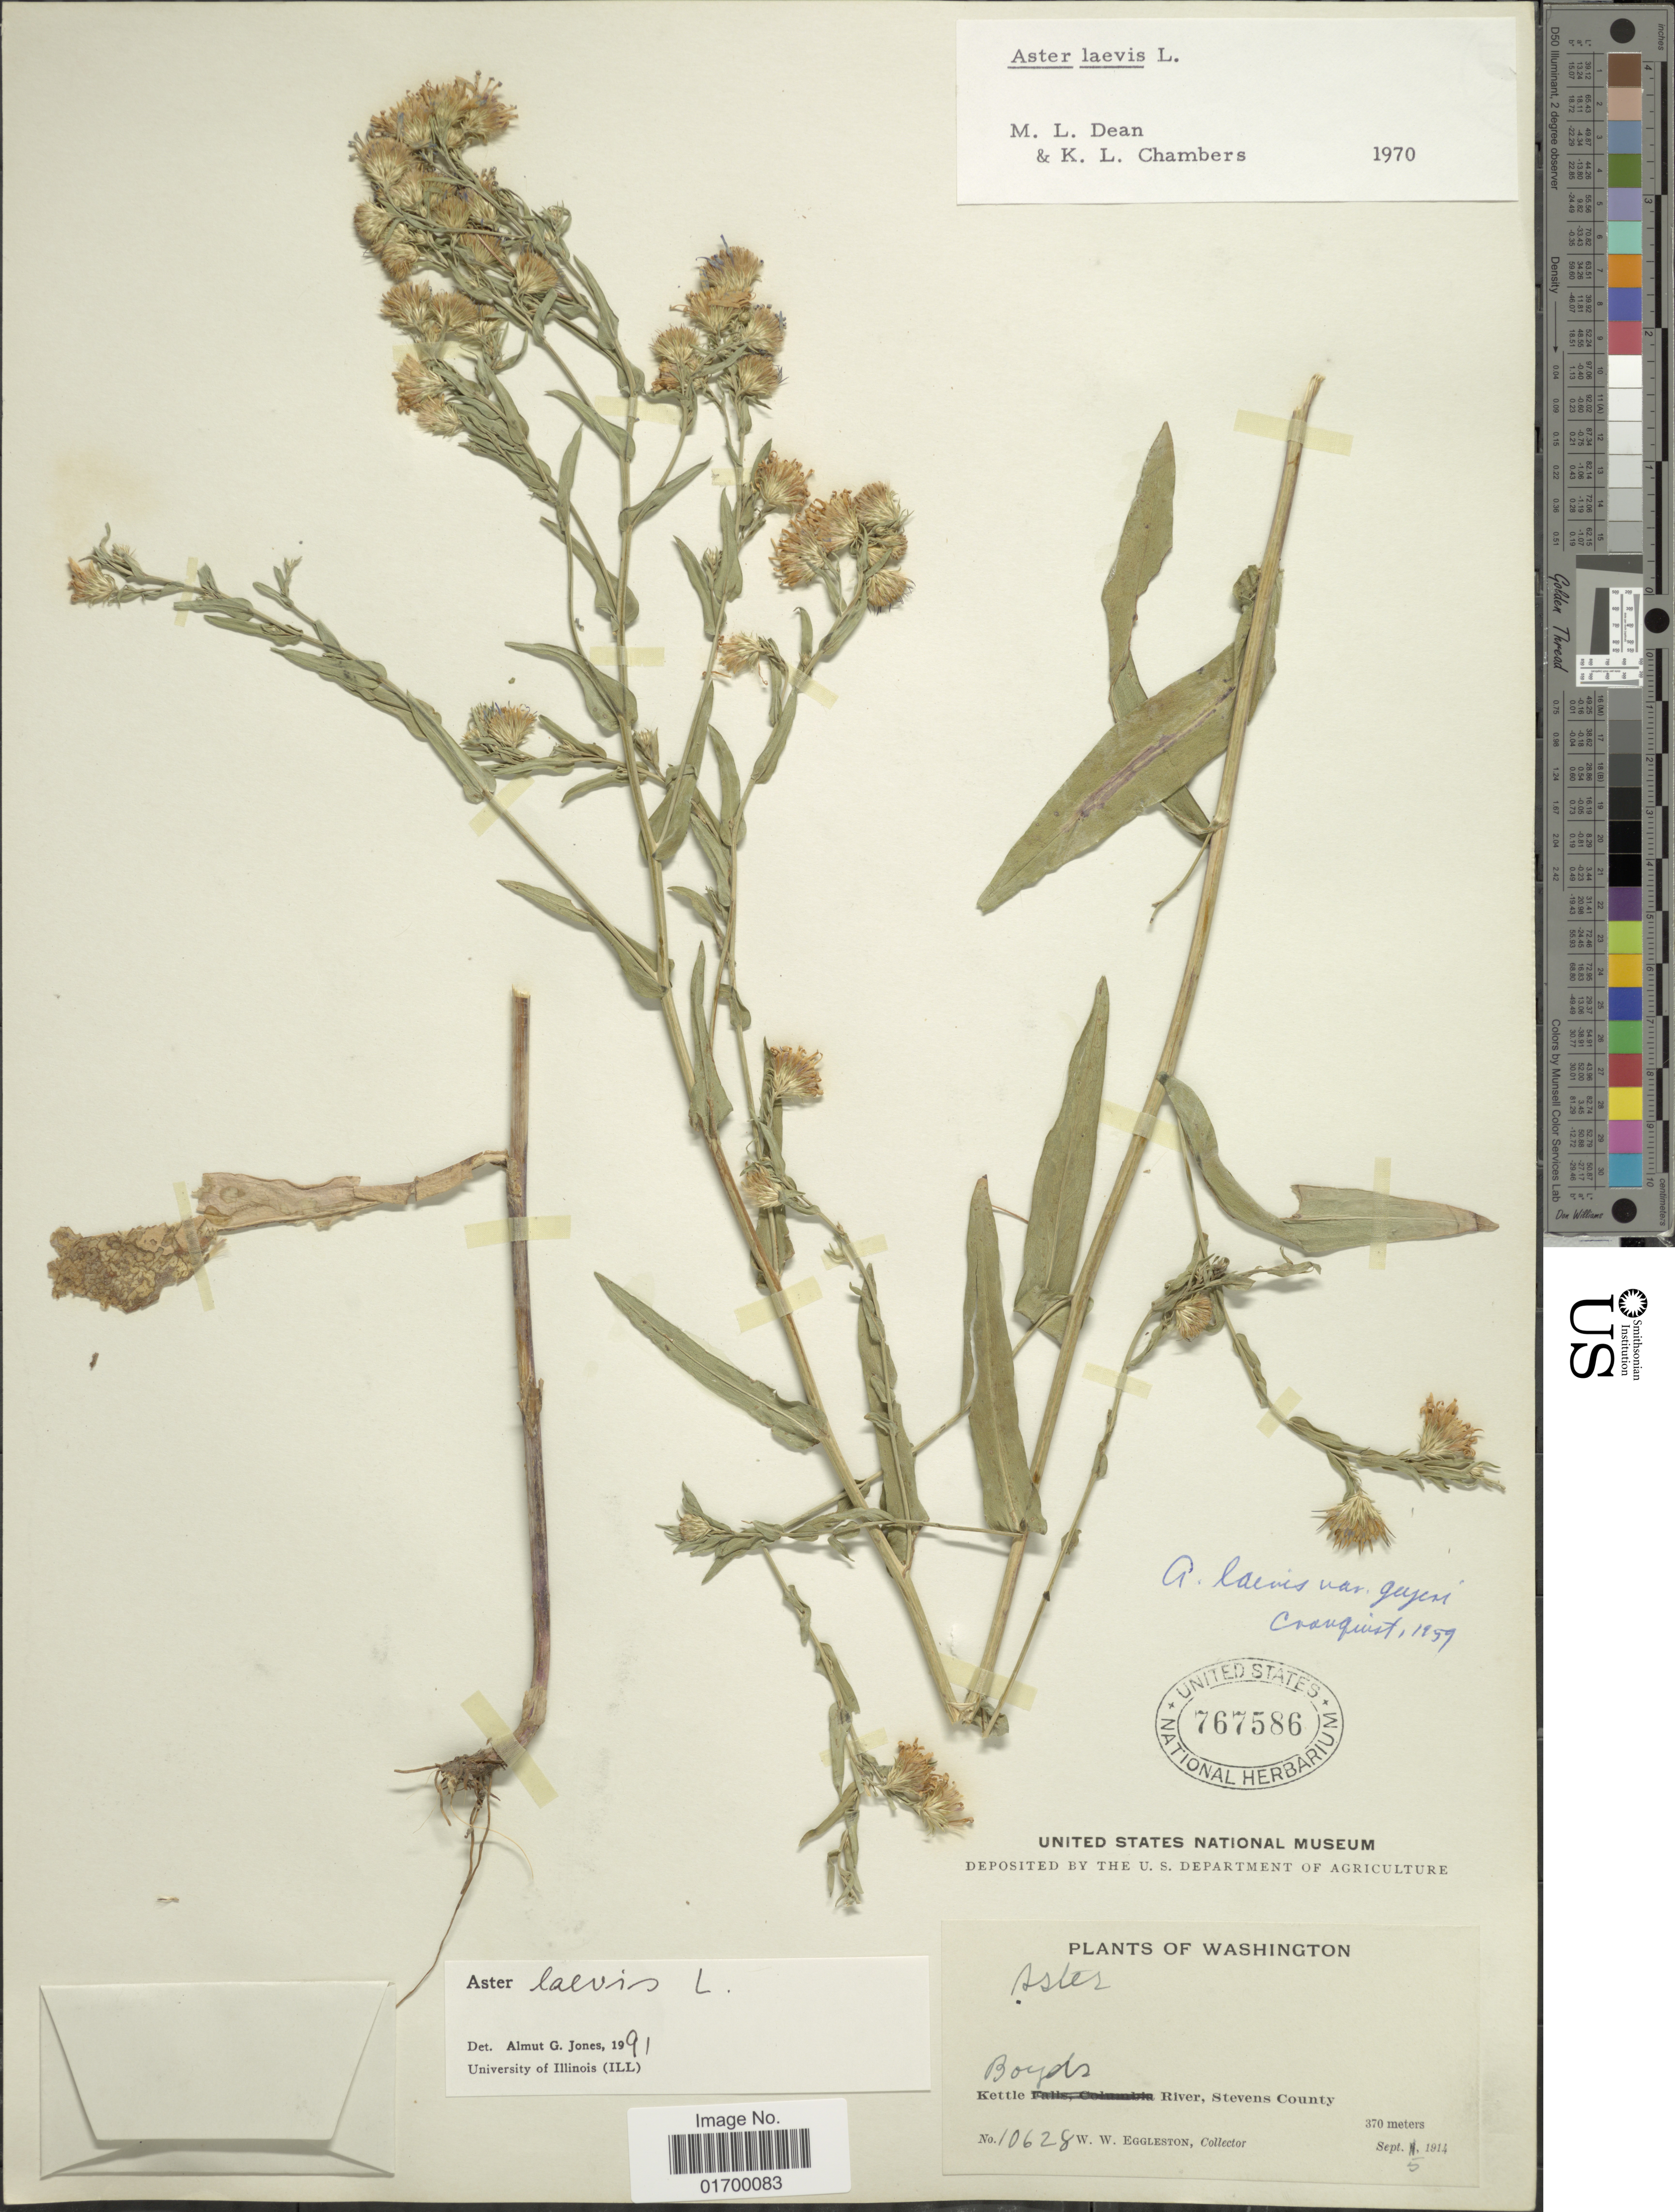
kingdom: Plantae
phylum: Tracheophyta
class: Magnoliopsida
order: Asterales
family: Asteraceae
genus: Symphyotrichum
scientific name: Symphyotrichum laeve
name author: (L.) Á. Löve & D. Löve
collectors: W. W. Eggleston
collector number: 10628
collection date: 1914-09-05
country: United States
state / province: Washington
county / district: Stevens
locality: Boyds, Kettle River, Stevens County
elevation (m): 370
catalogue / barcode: US 767586